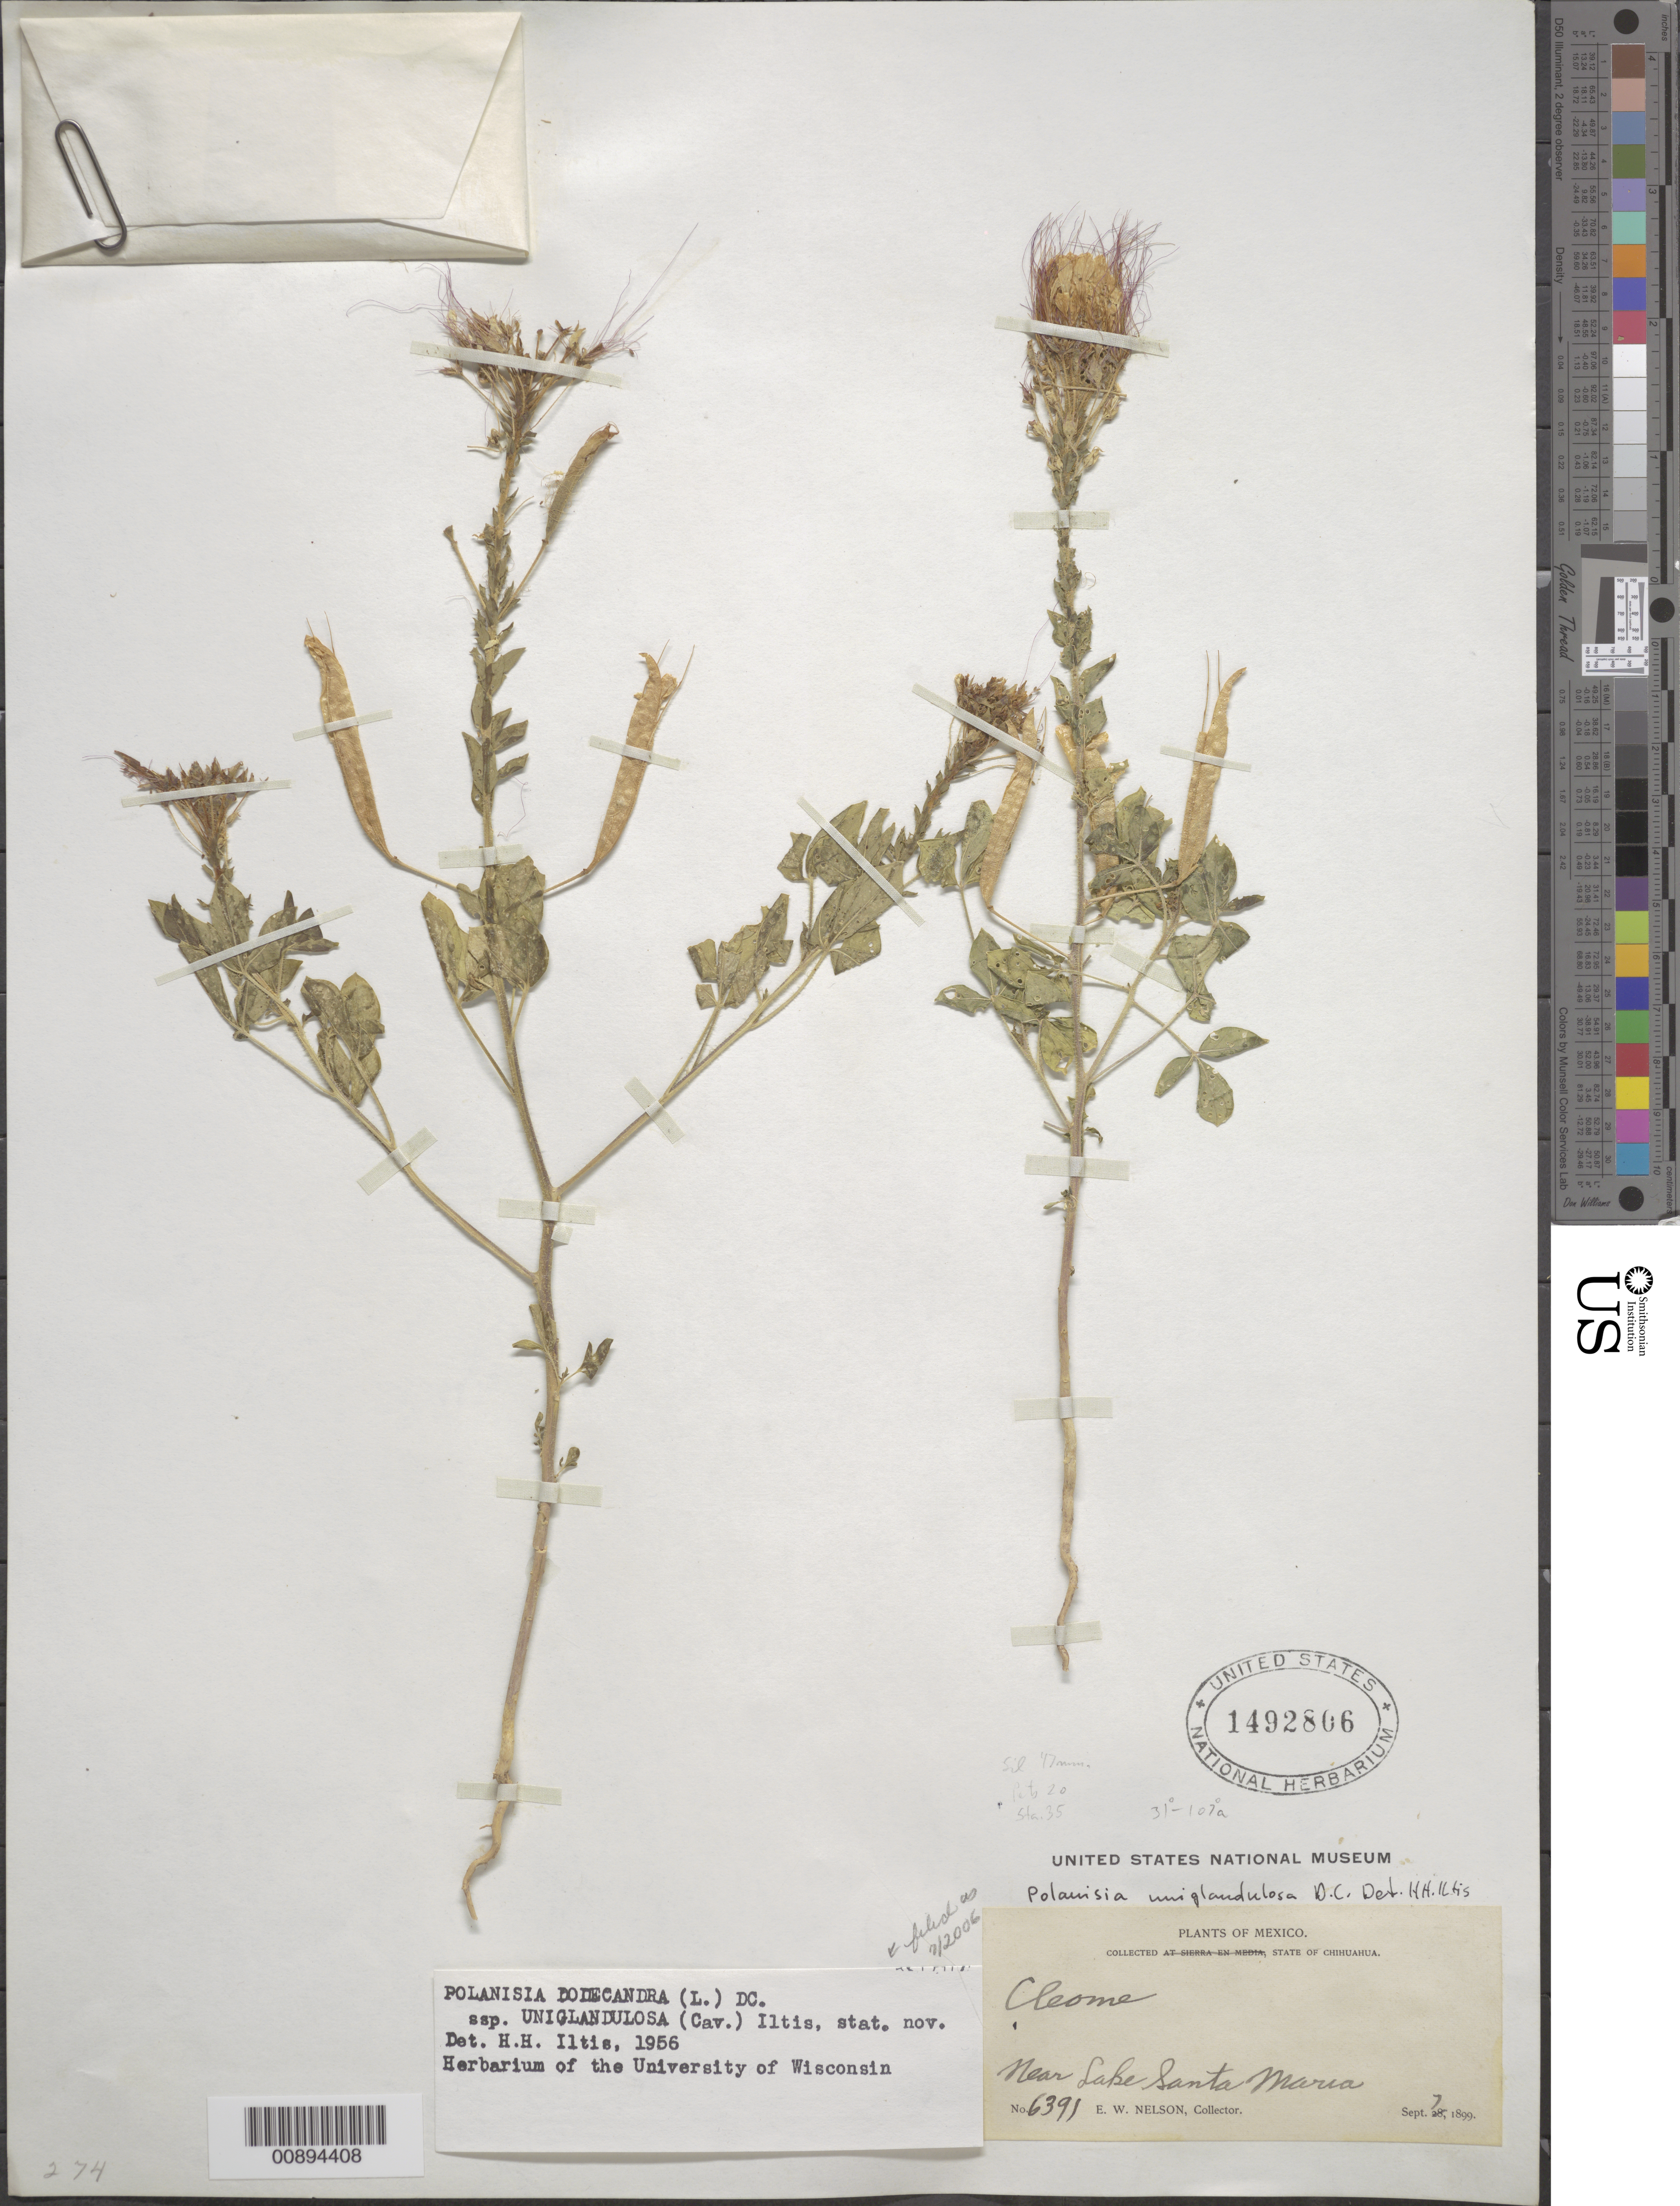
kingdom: Plantae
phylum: Tracheophyta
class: Magnoliopsida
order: Brassicales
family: Cleomaceae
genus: Polanisia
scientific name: Polanisia uniglandulosa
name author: (Cav.) DC.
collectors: E. W. Nelson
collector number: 6391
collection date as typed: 07 Sep 1899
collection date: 1899-09-07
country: Mexico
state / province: Chihuahua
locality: Near Lake Santa Maria, Chihuahua.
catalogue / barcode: US 1492806